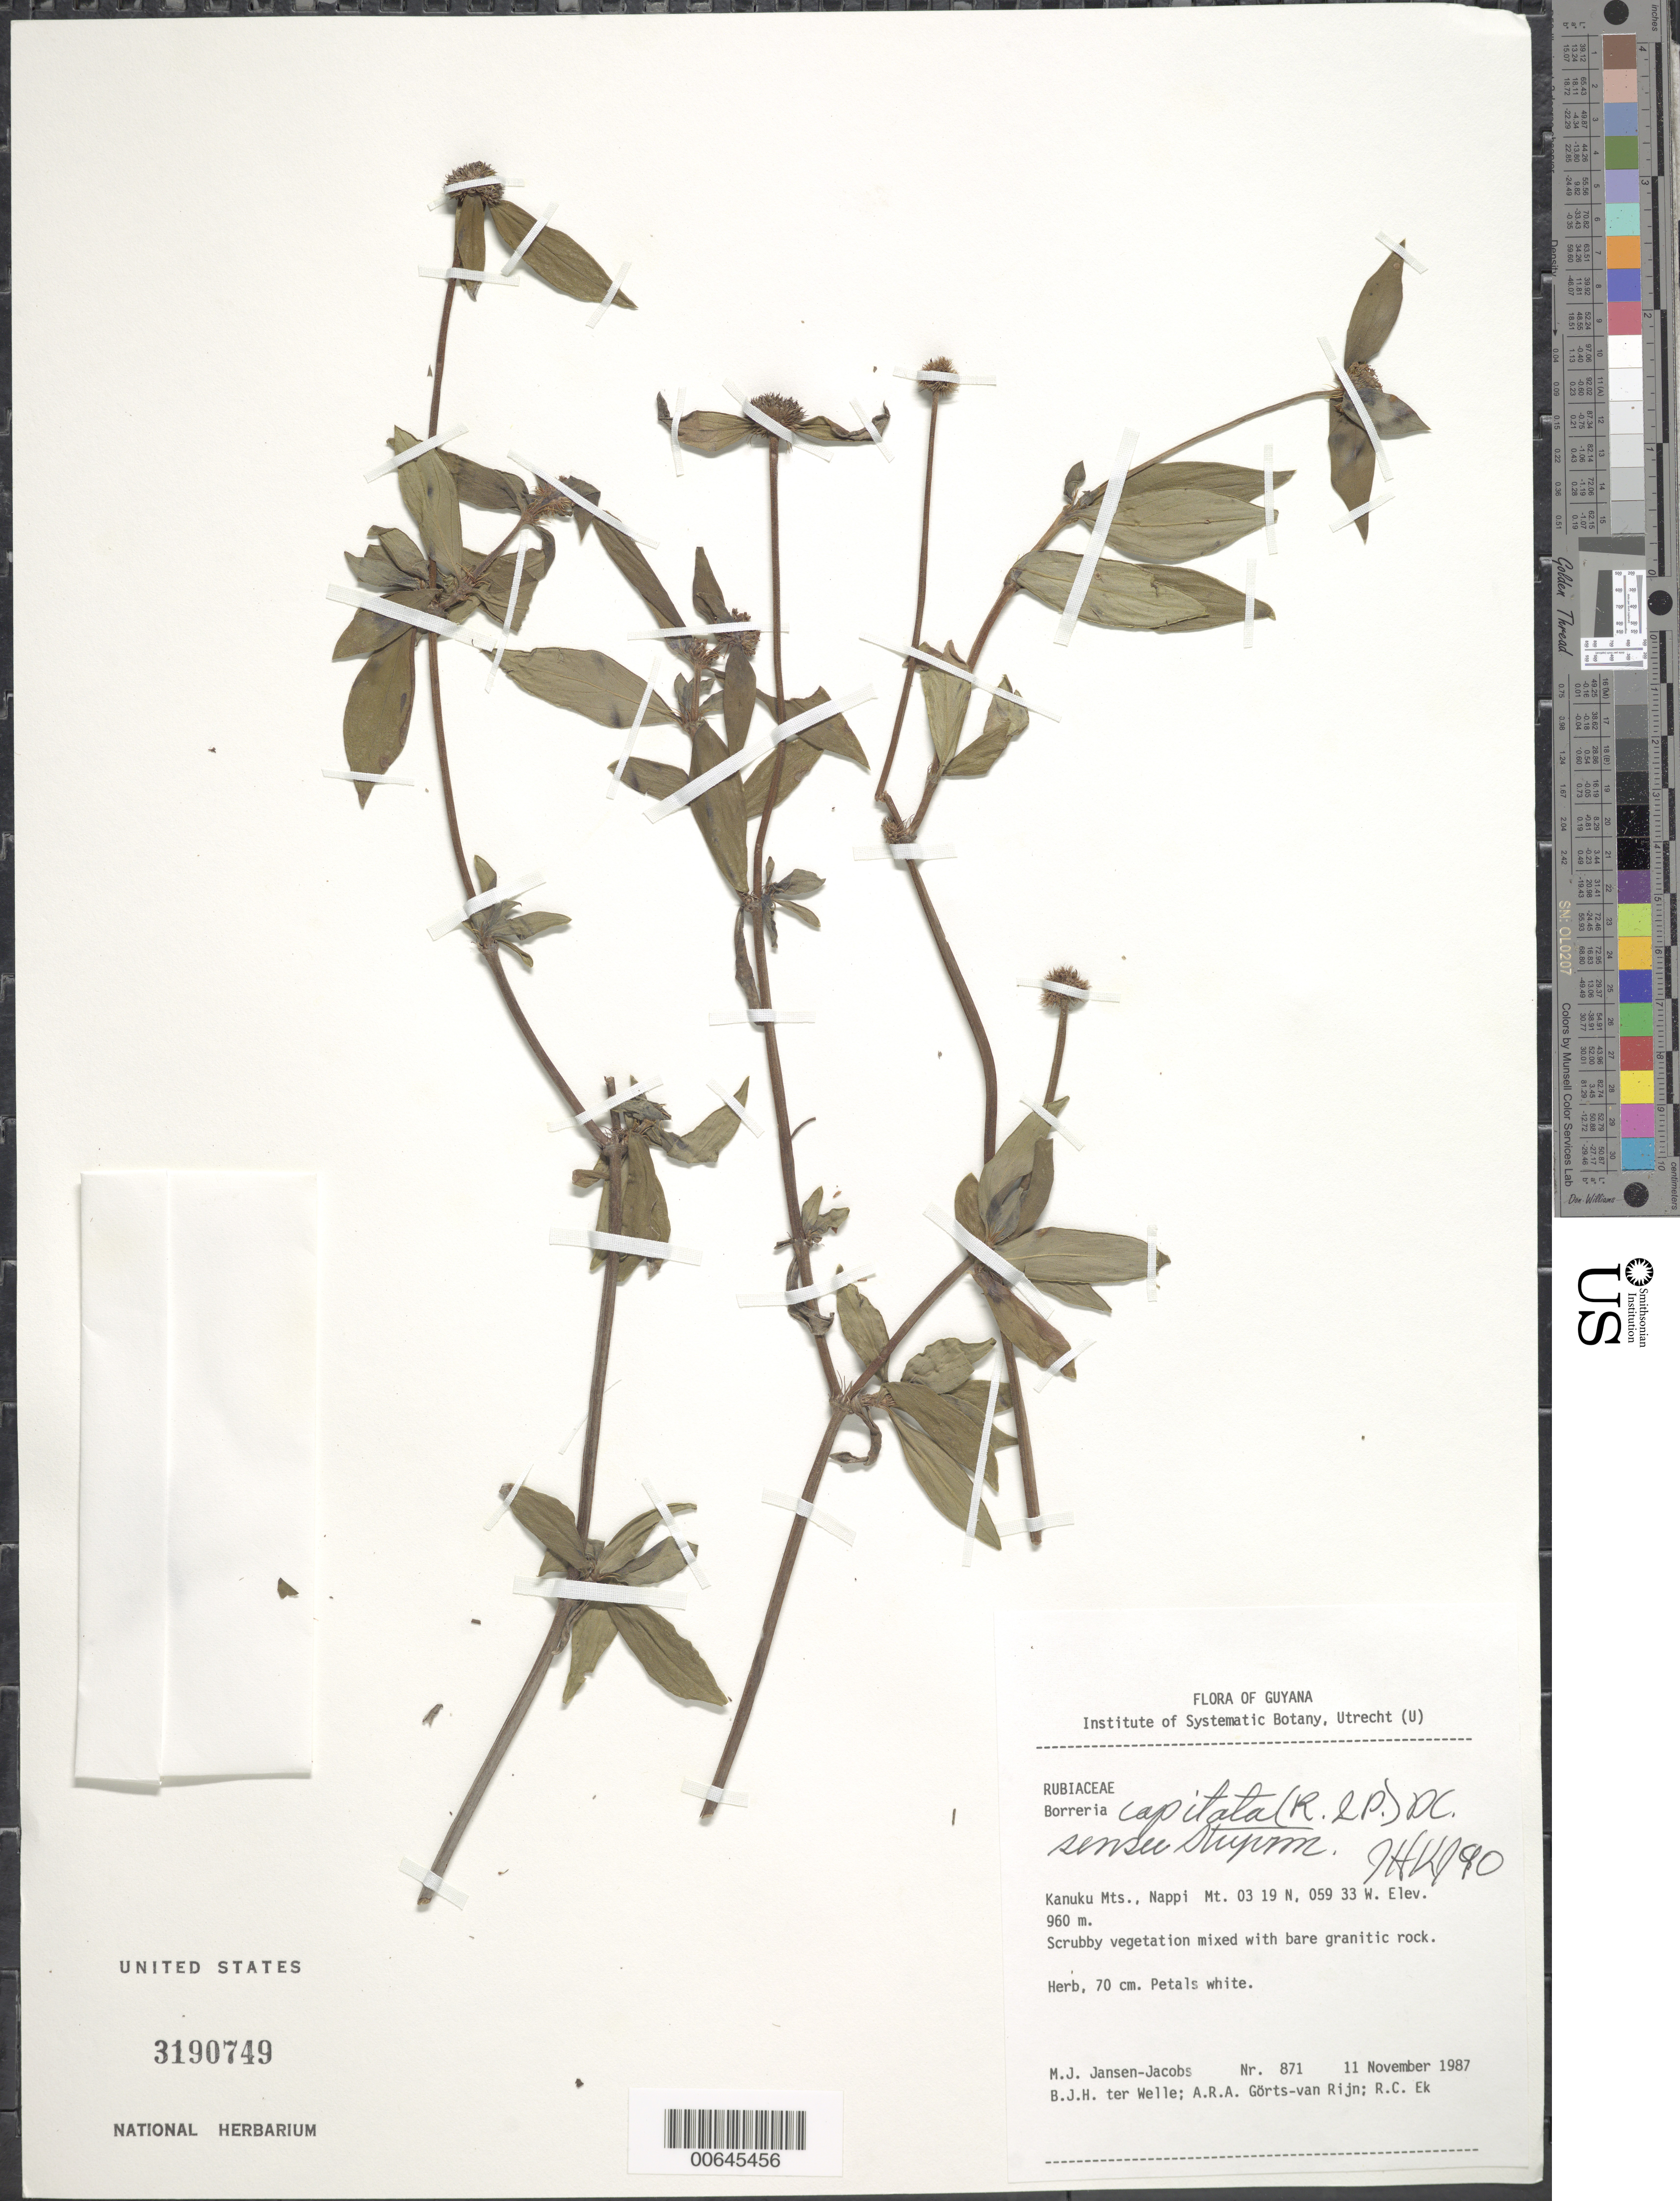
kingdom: Plantae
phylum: Tracheophyta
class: Magnoliopsida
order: Gentianales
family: Rubiaceae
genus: Borreria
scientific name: Borreria capitata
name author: (Ruiz & Pav.) DC.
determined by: Kirkbride, J. H.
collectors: M. J. Jansen-Jacobs, B. Welle, A. .R. A. Görts-van Rijn & R. C. Ek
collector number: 871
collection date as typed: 11-Nov-87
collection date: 1987-11-11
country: Guyana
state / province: U. Takutu-U. Essequibo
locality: Kanuku Mts., Nappi Mt.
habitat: Scrubby vegetation mixed with bare granitic rock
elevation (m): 960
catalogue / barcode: US 3190749